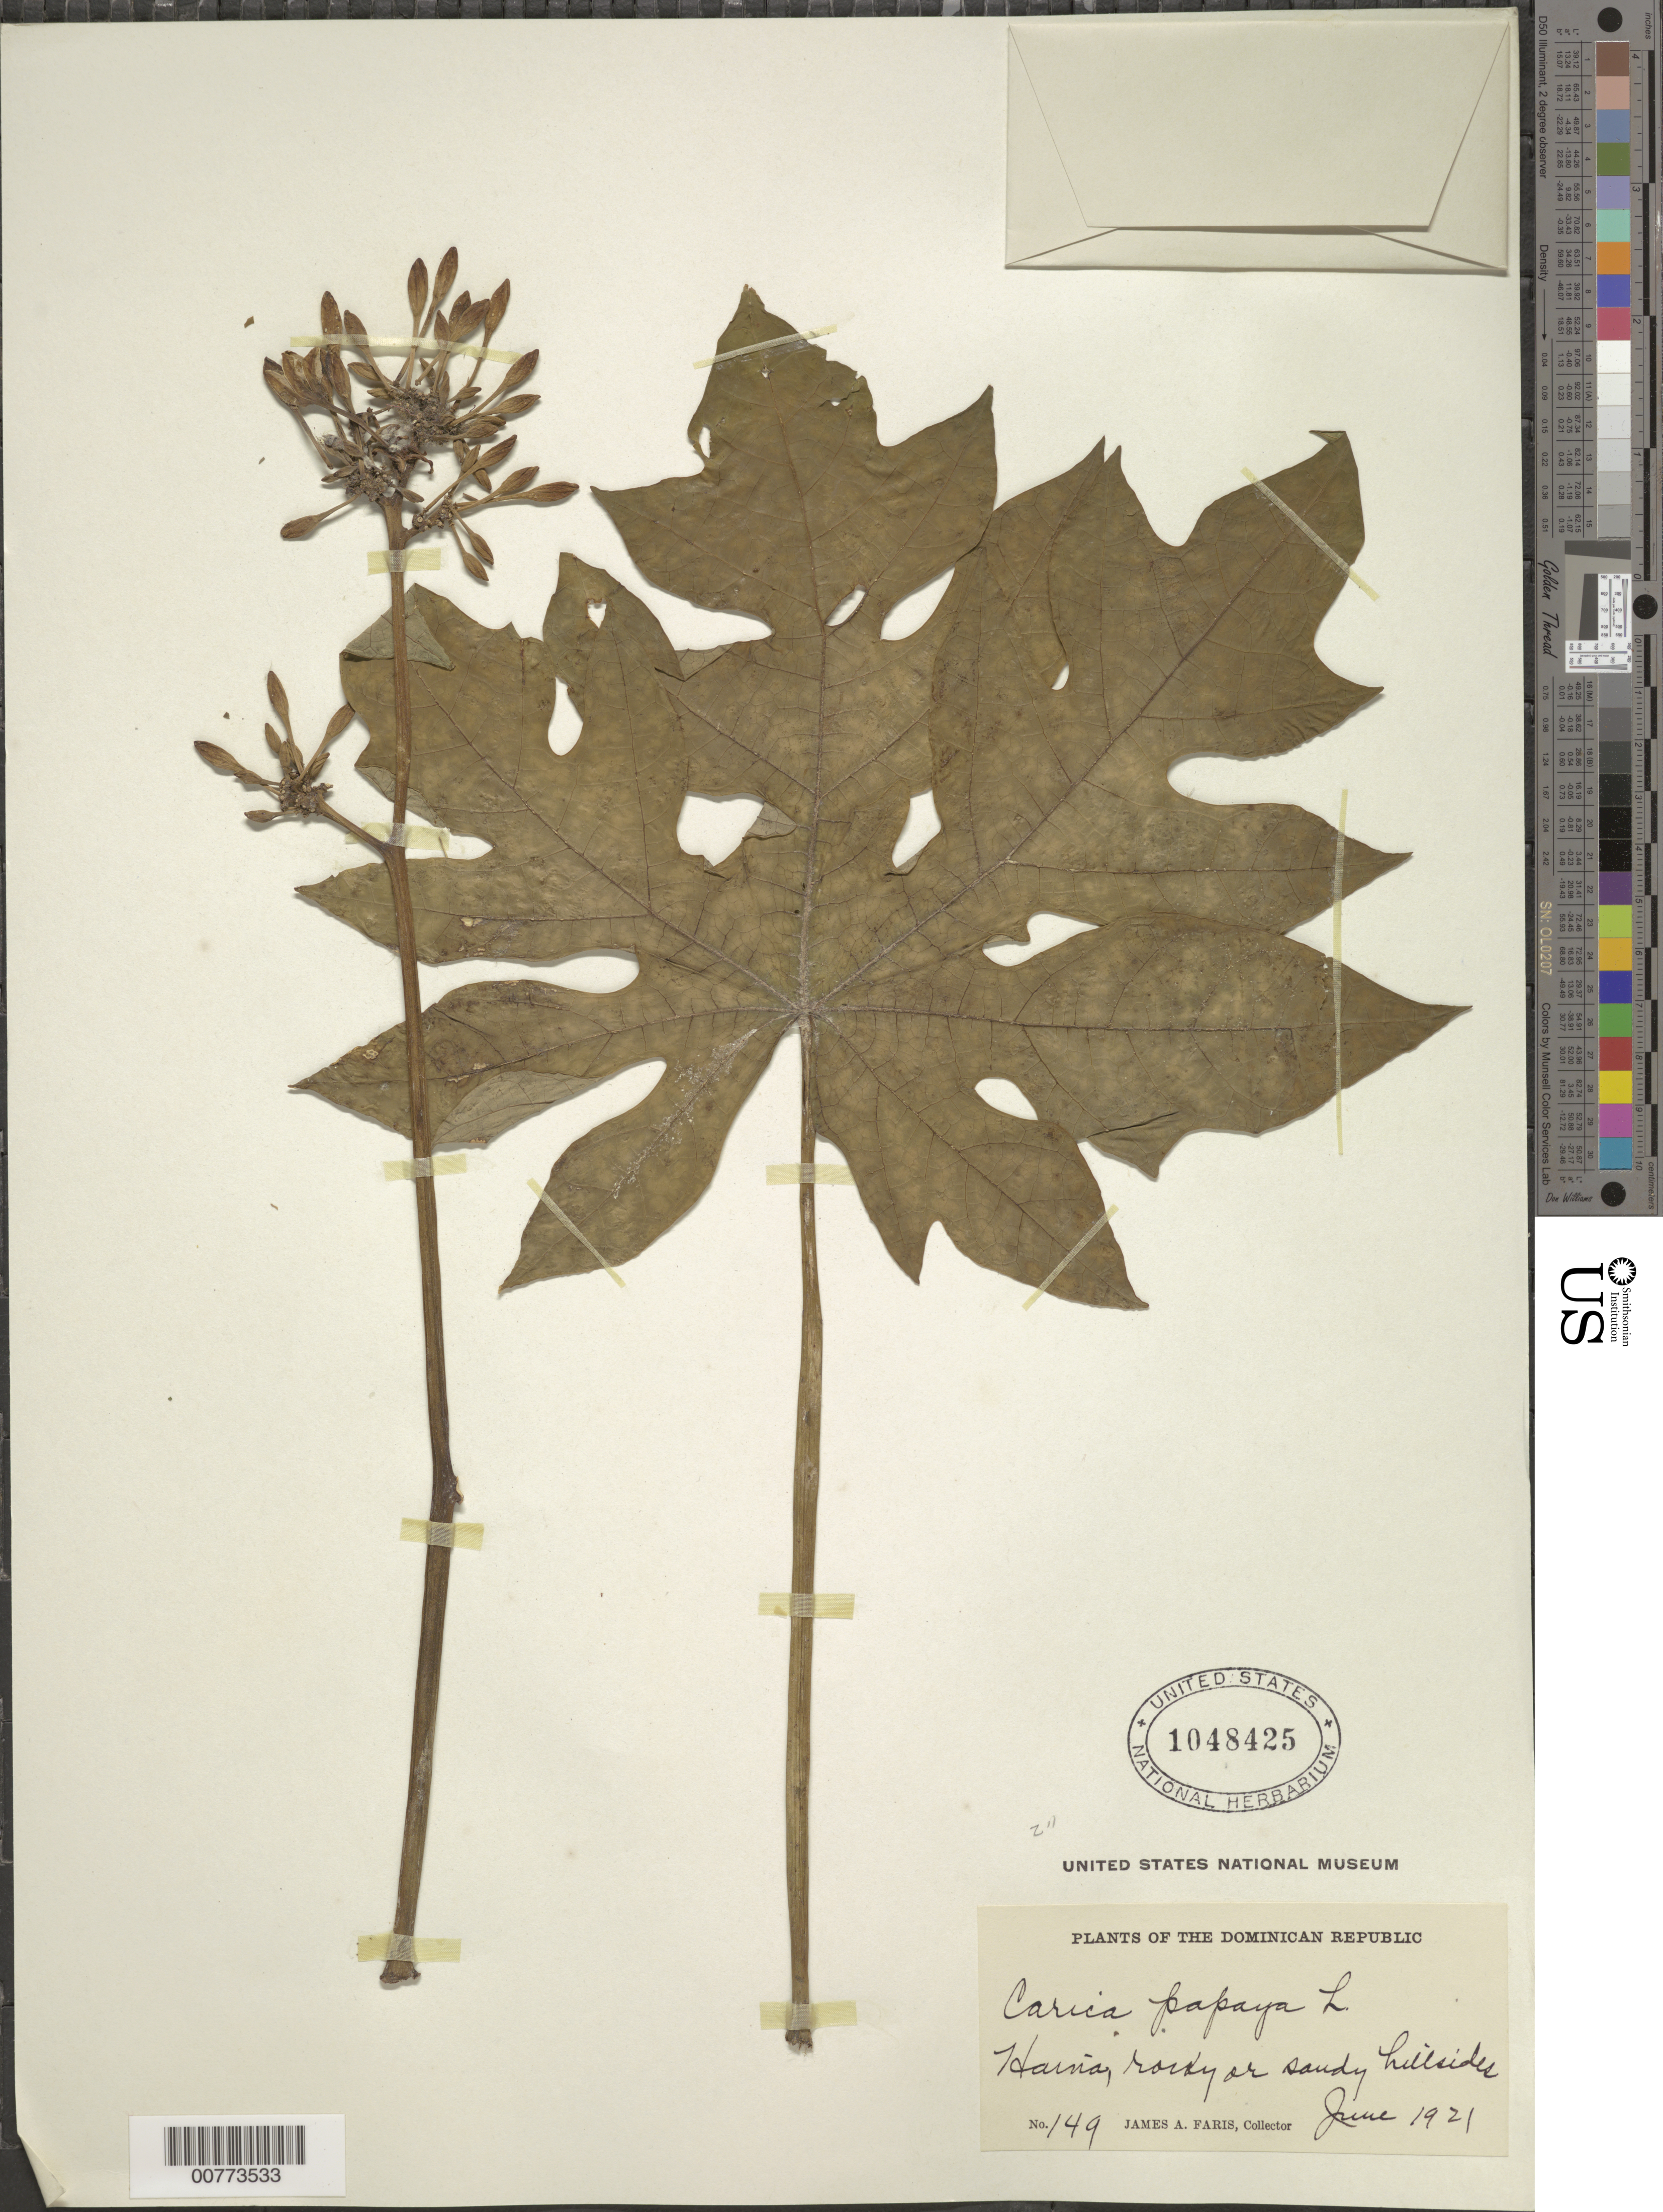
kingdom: Plantae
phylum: Tracheophyta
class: Magnoliopsida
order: Brassicales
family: Caricaceae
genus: Carica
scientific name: Carica papaya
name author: L.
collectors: J. Faris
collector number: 149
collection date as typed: Jun 1910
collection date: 1910-06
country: Dominican Republic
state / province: San Cristóbal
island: Hispaniola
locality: Haina.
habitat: Rocky or sandy hillside.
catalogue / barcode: US 1048425